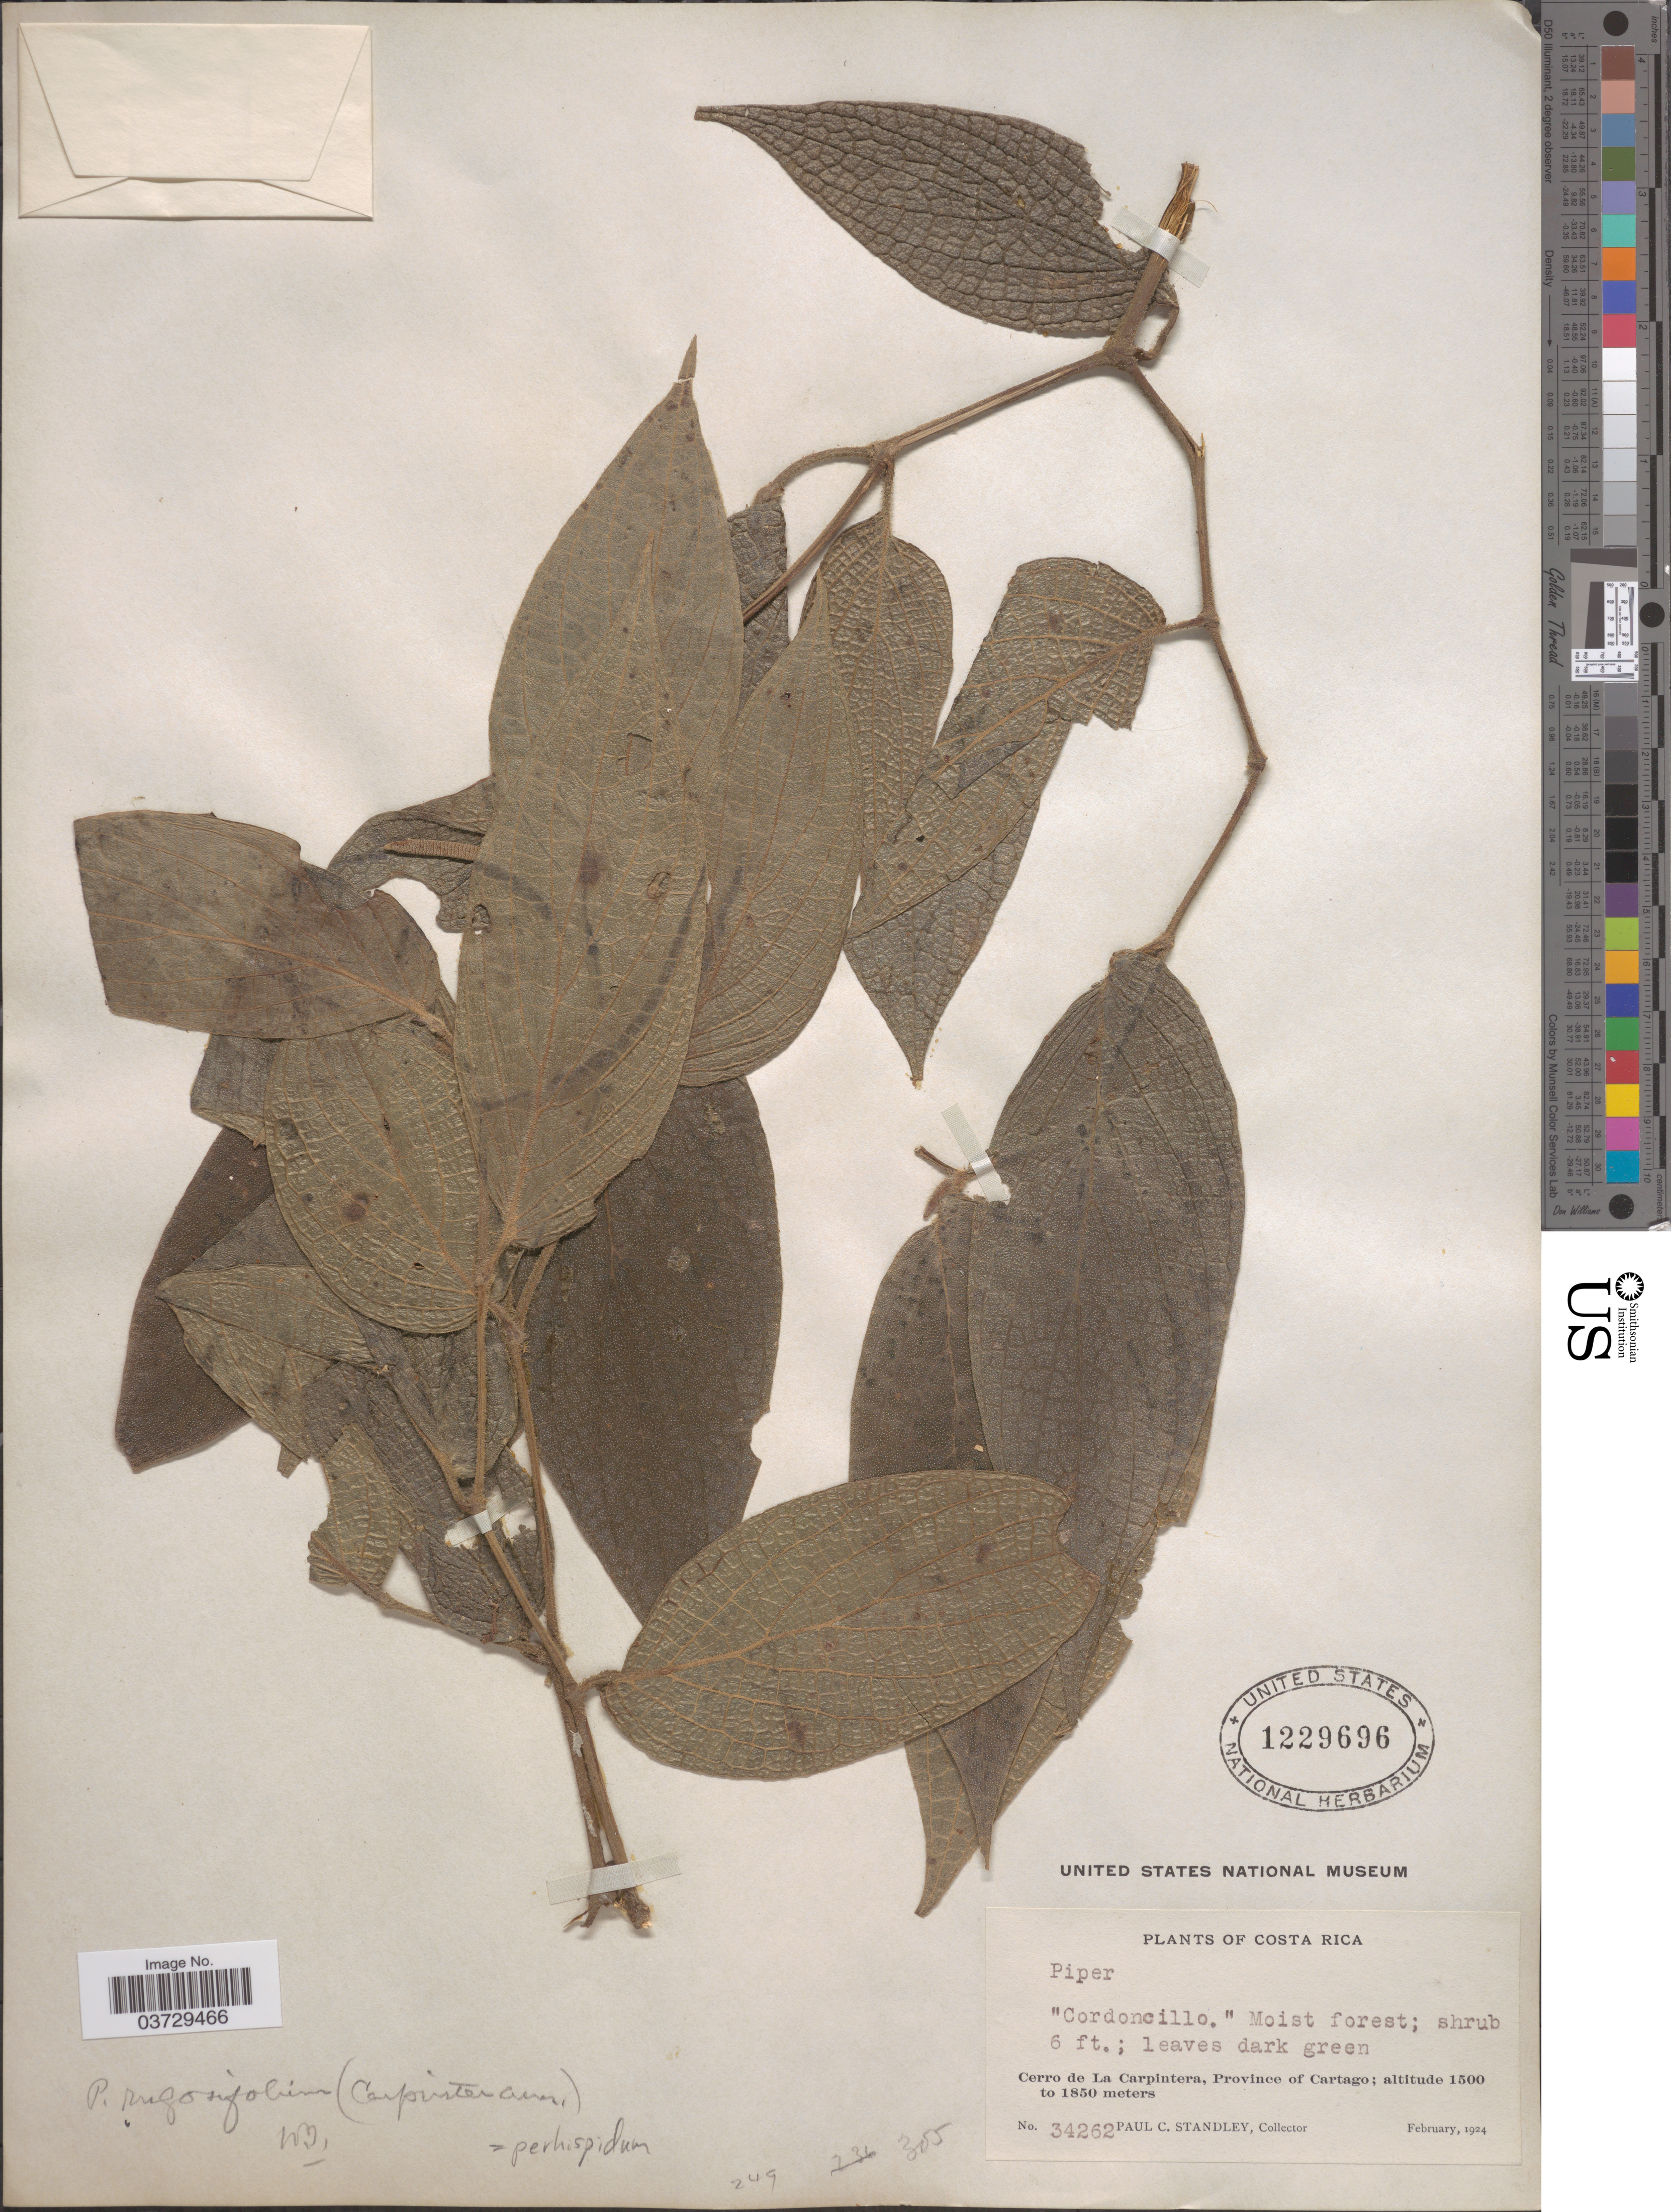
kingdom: Plantae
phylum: Tracheophyta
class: Magnoliopsida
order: Piperales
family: Piperaceae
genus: Piper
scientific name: Piper perhispidum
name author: C. DC.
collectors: P. C. Standley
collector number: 34262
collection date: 1924-02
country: Costa Rica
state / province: Cartago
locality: Cerro de La Carpintera.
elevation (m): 1500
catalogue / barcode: US 1229696